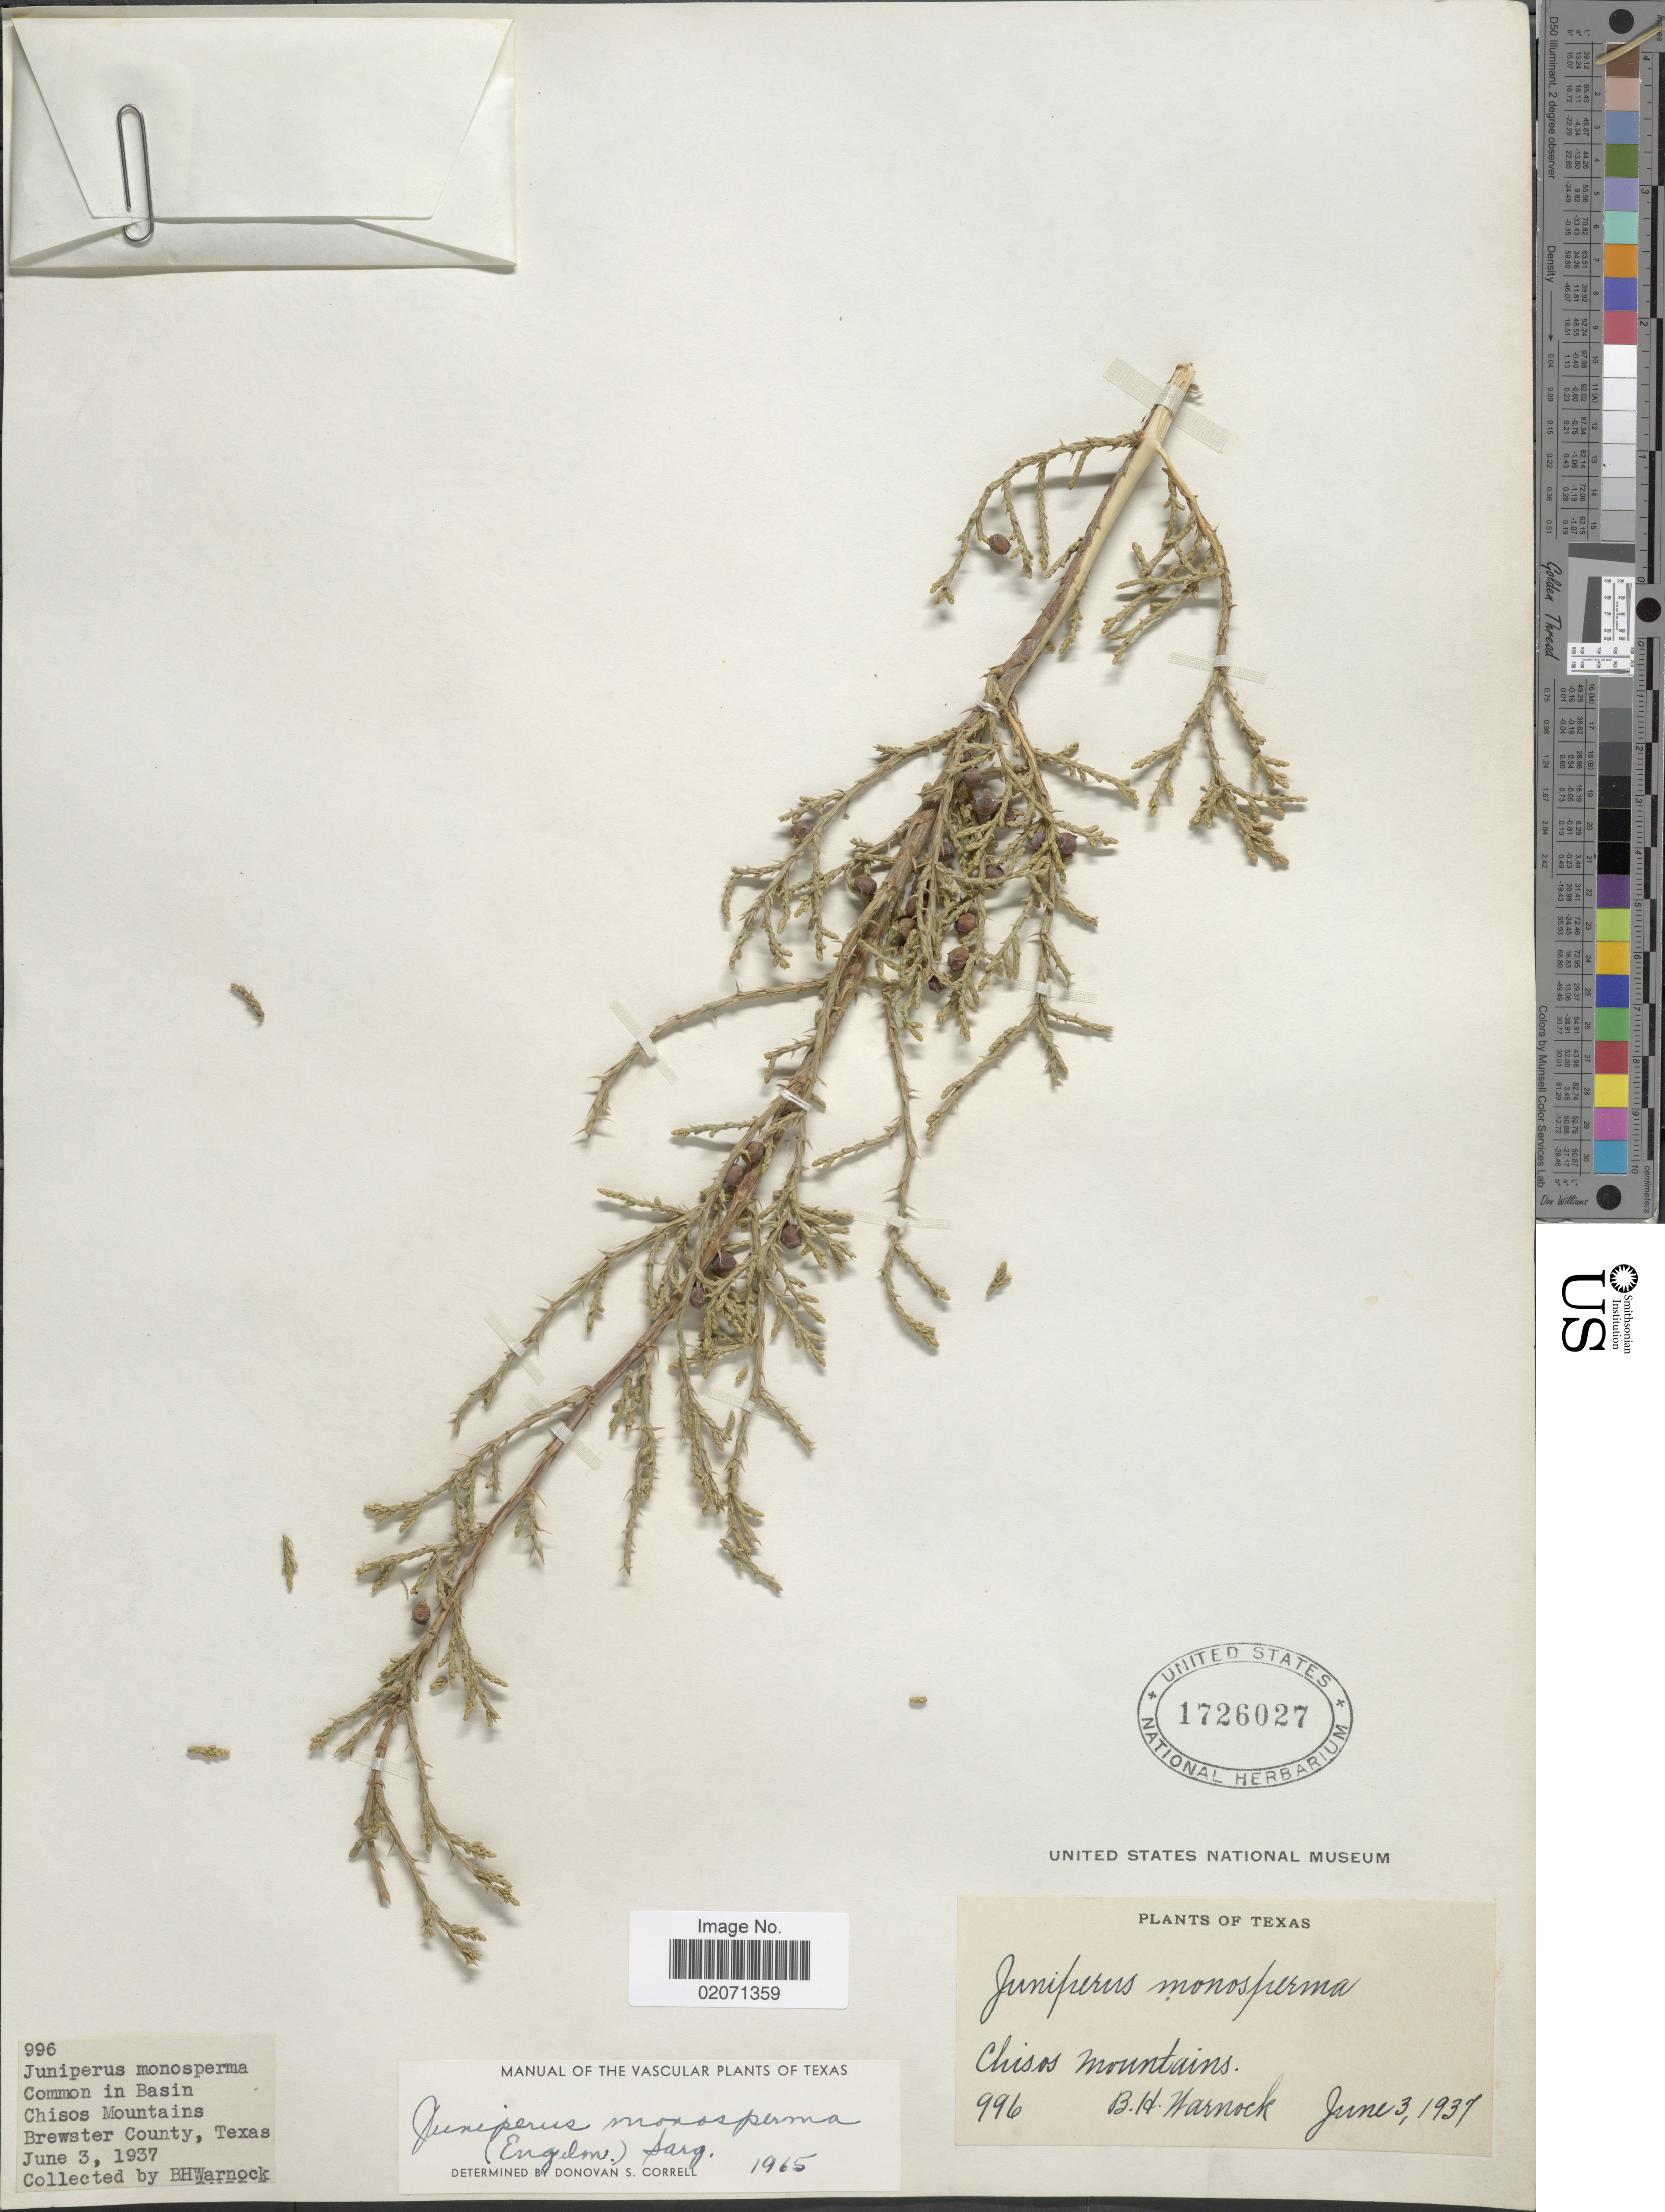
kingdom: Plantae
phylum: Tracheophyta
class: Pinopsida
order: Pinales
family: Cupressaceae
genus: Juniperus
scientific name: Juniperus monosperma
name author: (Engelm.) Sarg.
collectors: B. H. Warnock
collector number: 996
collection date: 1937-06-03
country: United States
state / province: Texas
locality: Comon in Basin. Chisos Mountains, Brewster County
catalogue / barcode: US 1726027